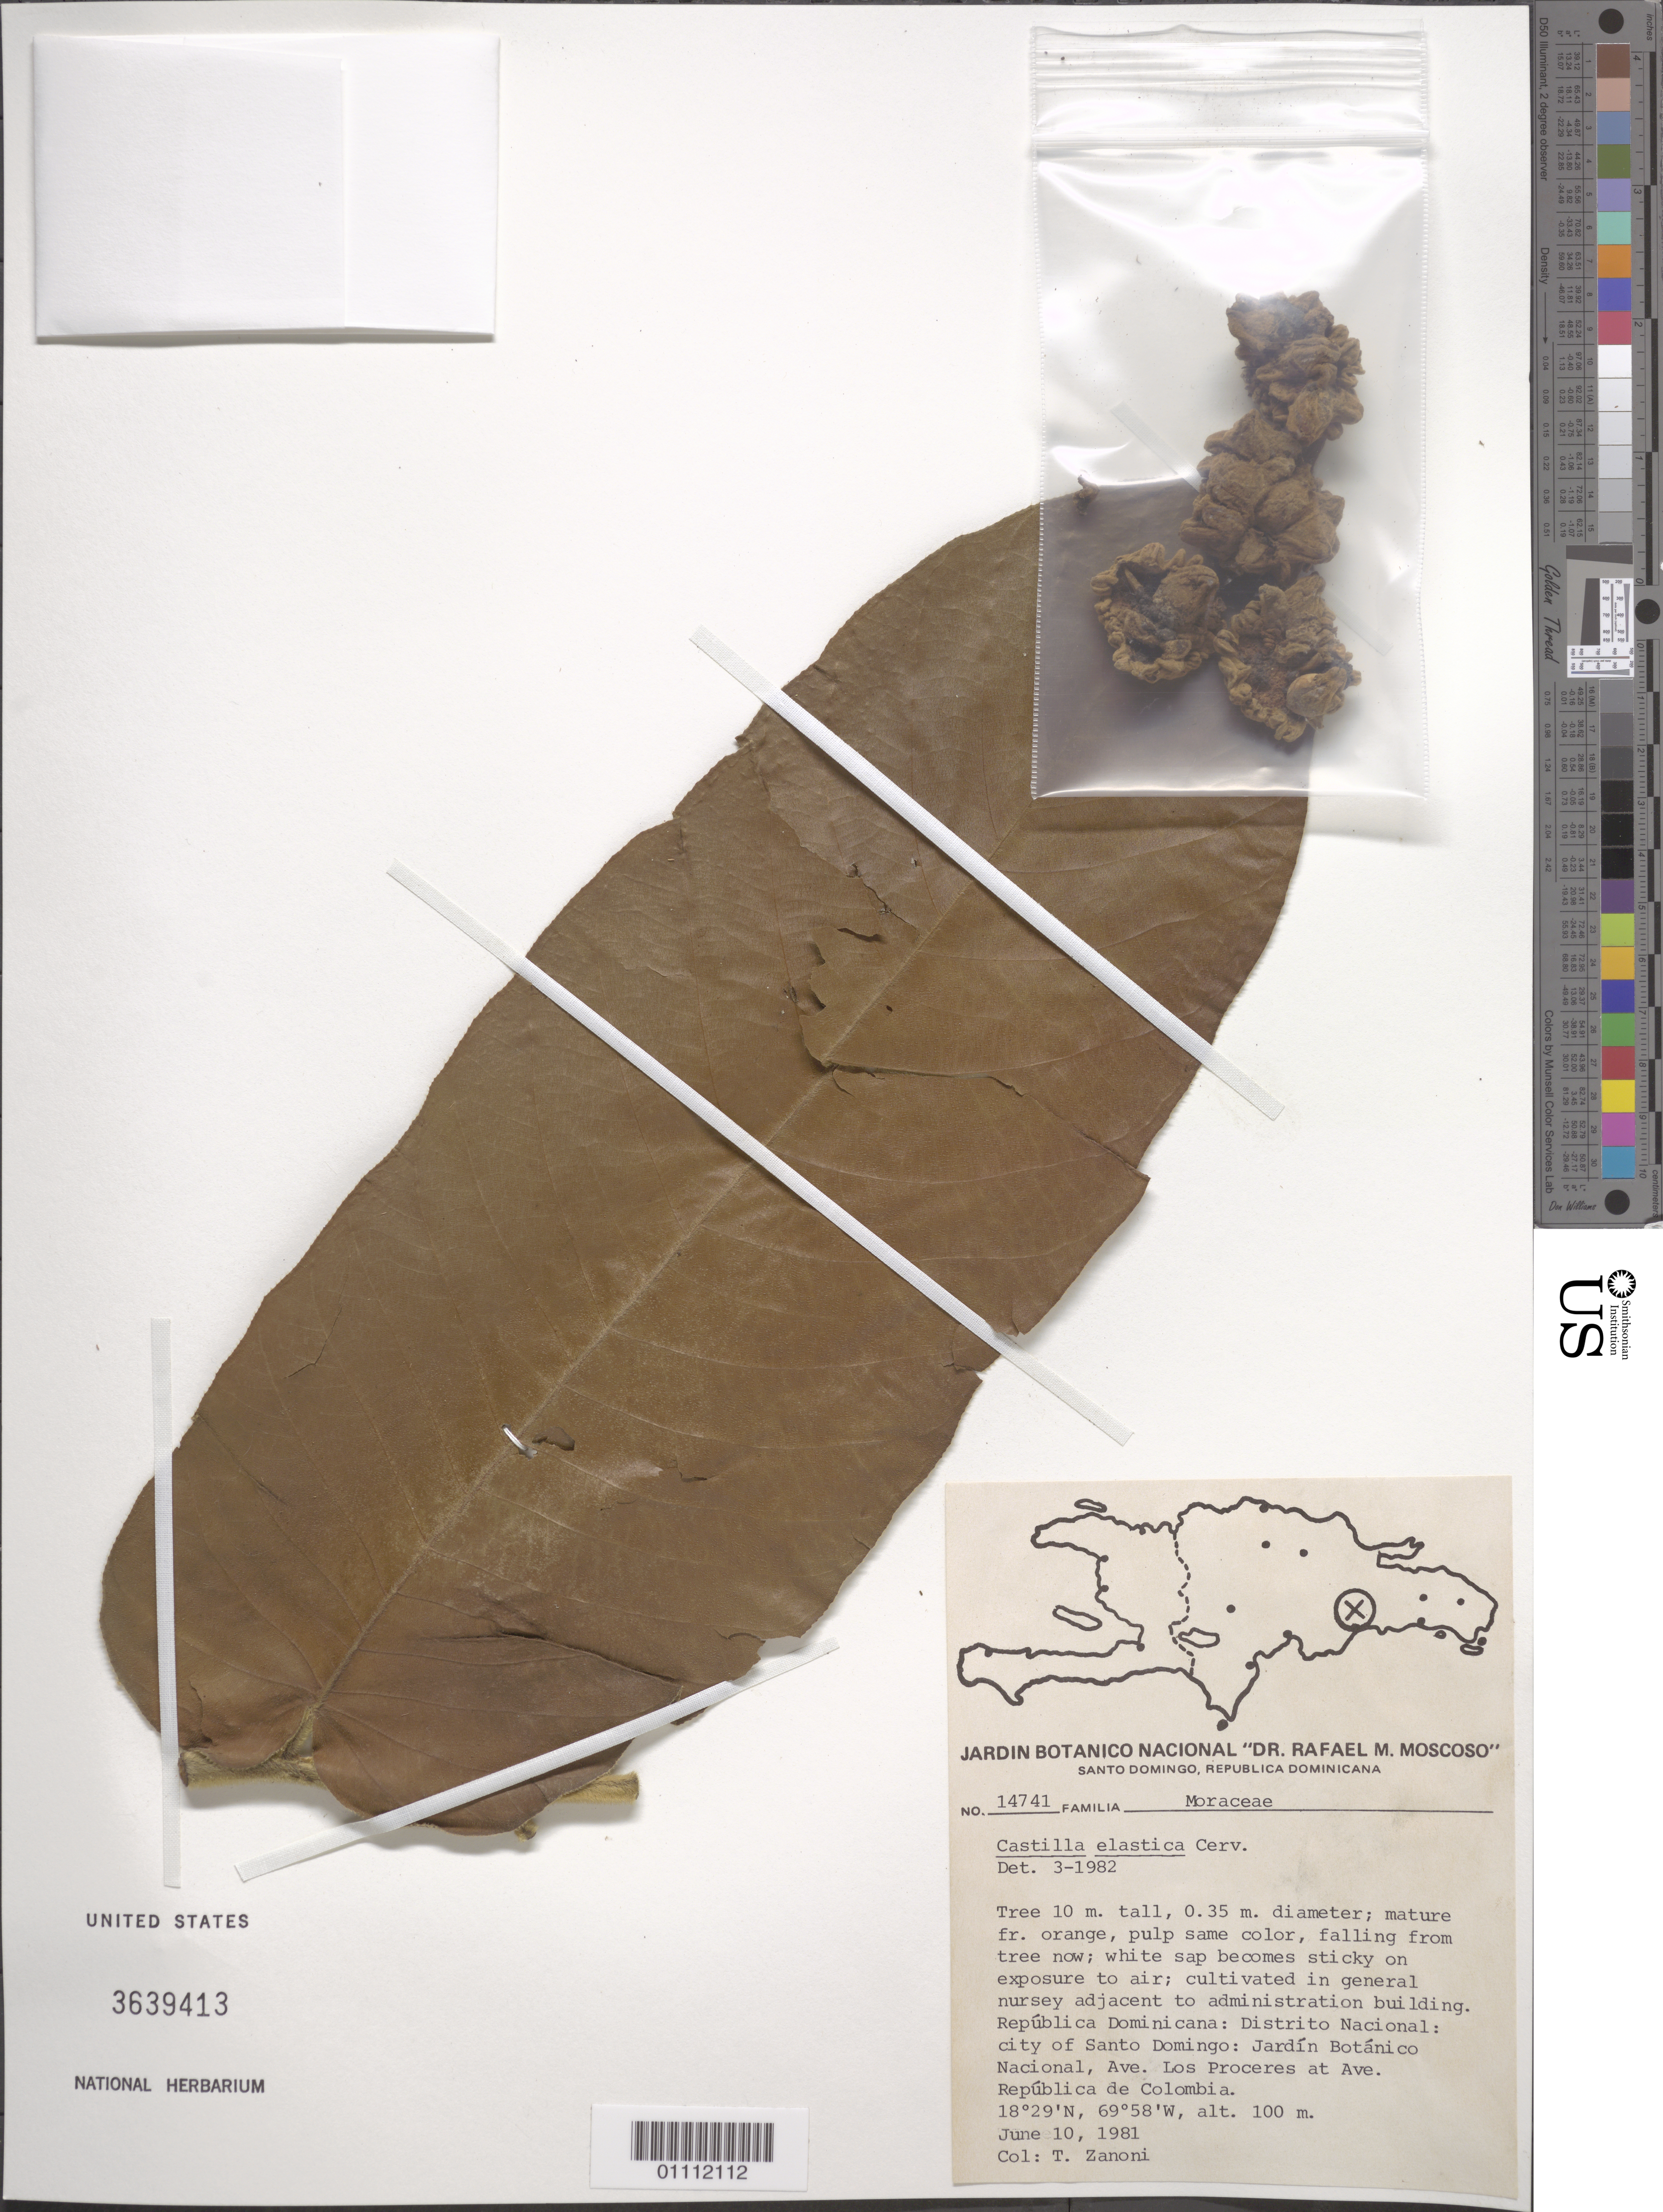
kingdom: Plantae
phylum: Tracheophyta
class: Magnoliopsida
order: Rosales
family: Moraceae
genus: Castilla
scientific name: Castilla elastica var. elastica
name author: Sessé ex Cerv.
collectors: T. A. Zanoni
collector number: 14741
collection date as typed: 10 Jun 1981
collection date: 1981-06-10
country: Dominican Republic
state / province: Distrito Nacional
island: Hispaniola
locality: Santo Domingo city, Jardín Botánico Nacional, Ave. Los Porceres at Ave. República de Colombia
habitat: Cultivated in general nursery adjacent to administration building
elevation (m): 100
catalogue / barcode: US 3639413